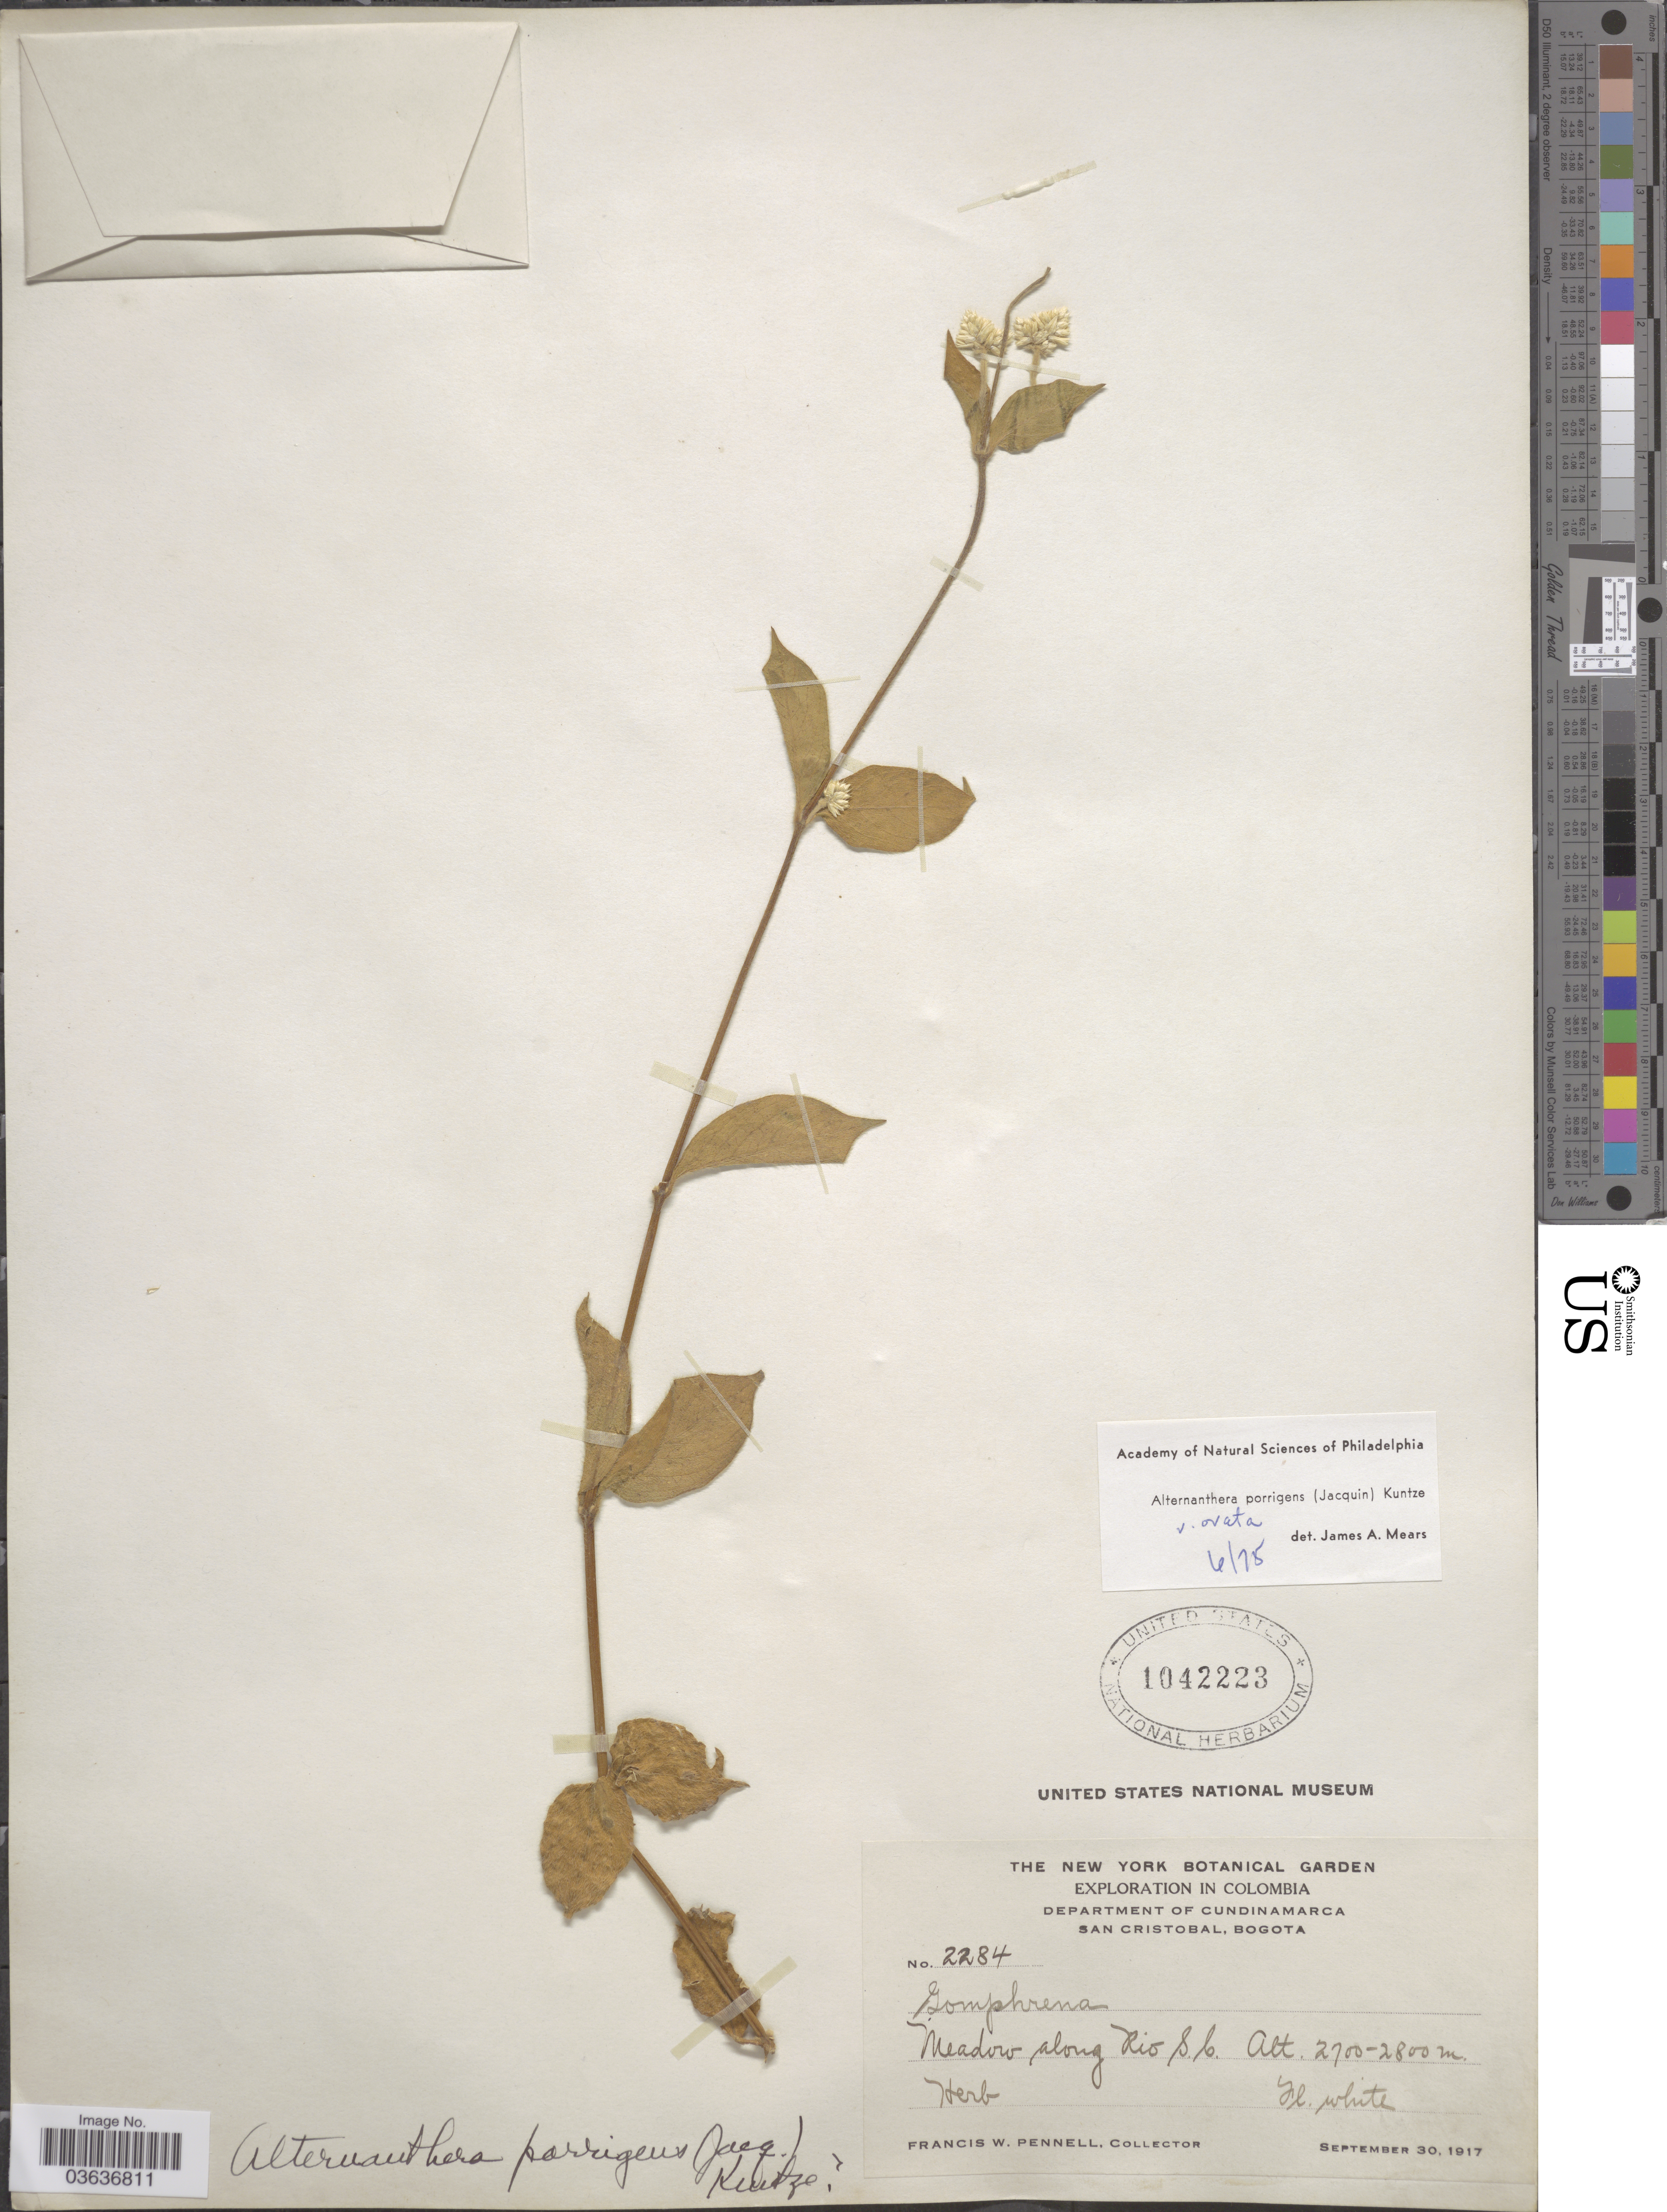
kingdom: Plantae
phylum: Tracheophyta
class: Magnoliopsida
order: Caryophyllales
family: Amaranthaceae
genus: Alternanthera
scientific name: Alternanthera porrigens var. ovata Mears var. nov. ined.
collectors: F. W. Pennell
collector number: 2284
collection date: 1917-09-30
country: Colombia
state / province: Cundinamarca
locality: Department of Cundinamarca. San Cristobal, Bogota. Meadow of Rio S.C.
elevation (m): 2700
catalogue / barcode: US 1042223